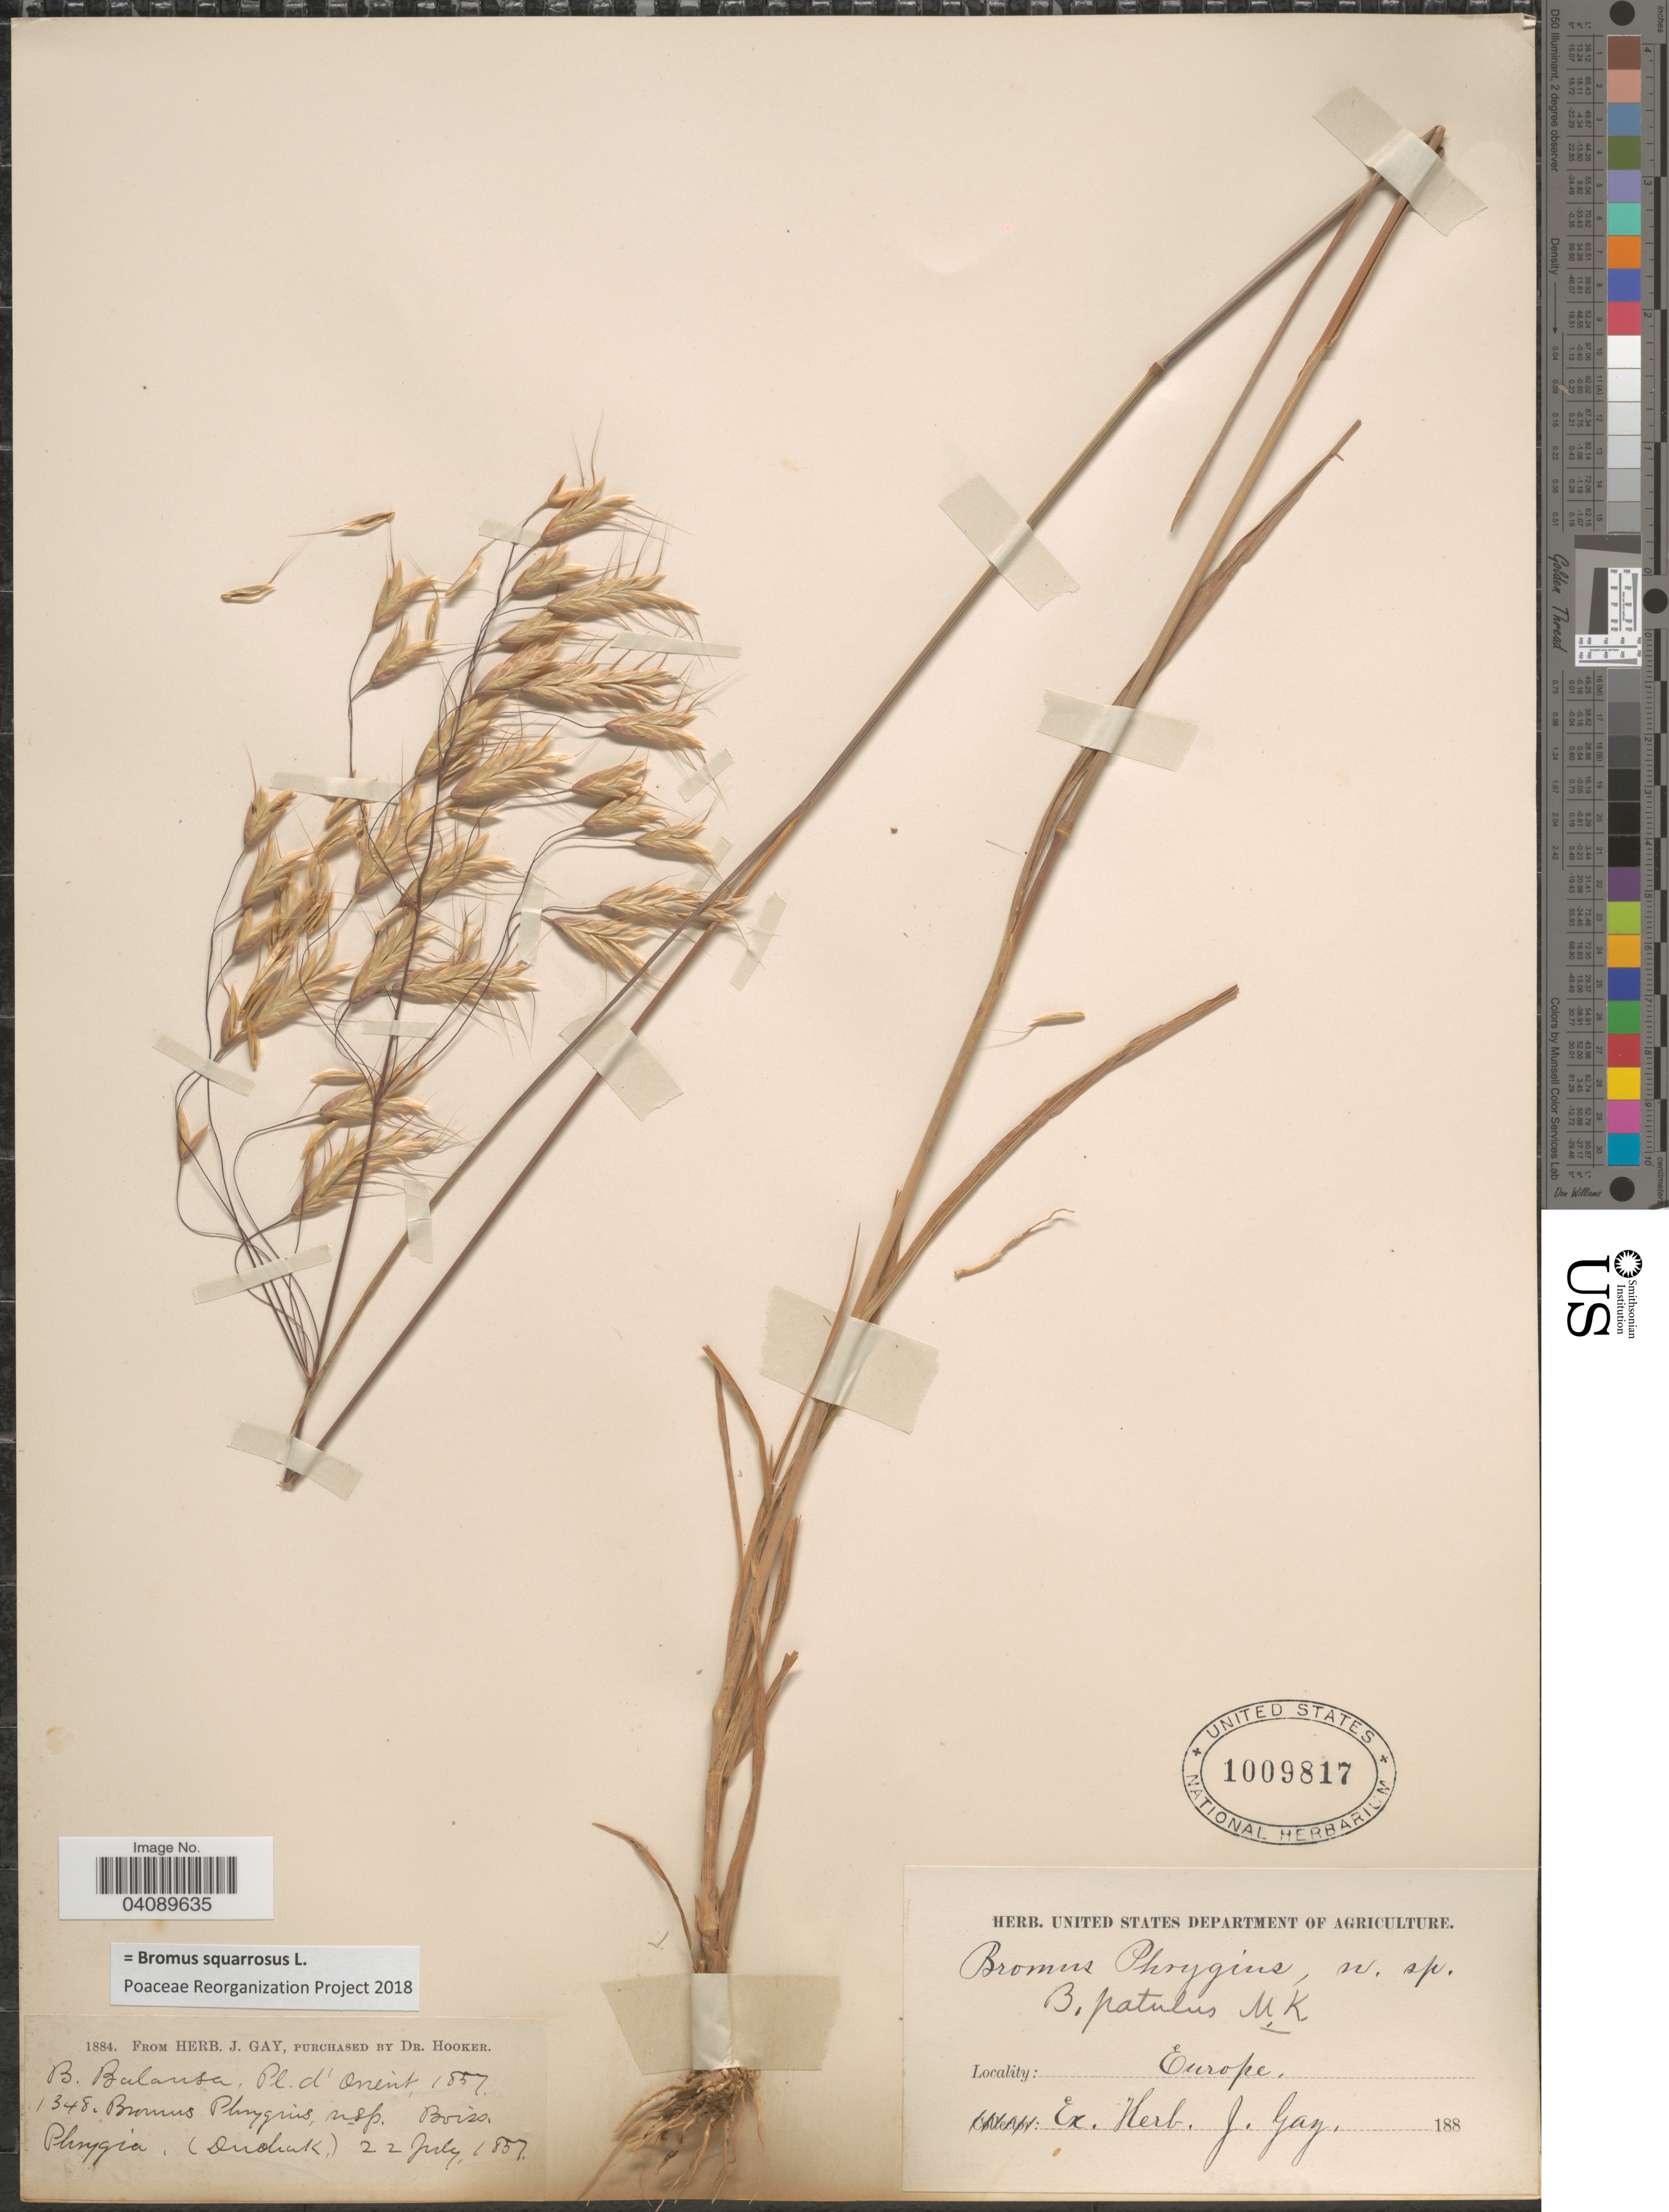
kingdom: Plantae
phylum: Tracheophyta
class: Liliopsida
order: Poales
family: Poaceae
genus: Bromus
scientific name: Bromus squarrosus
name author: L.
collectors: B. Balansa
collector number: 1348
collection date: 1857-07-22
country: Turkey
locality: Europe. Orient. Phrygia, (Dudiak).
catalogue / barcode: US 1009817